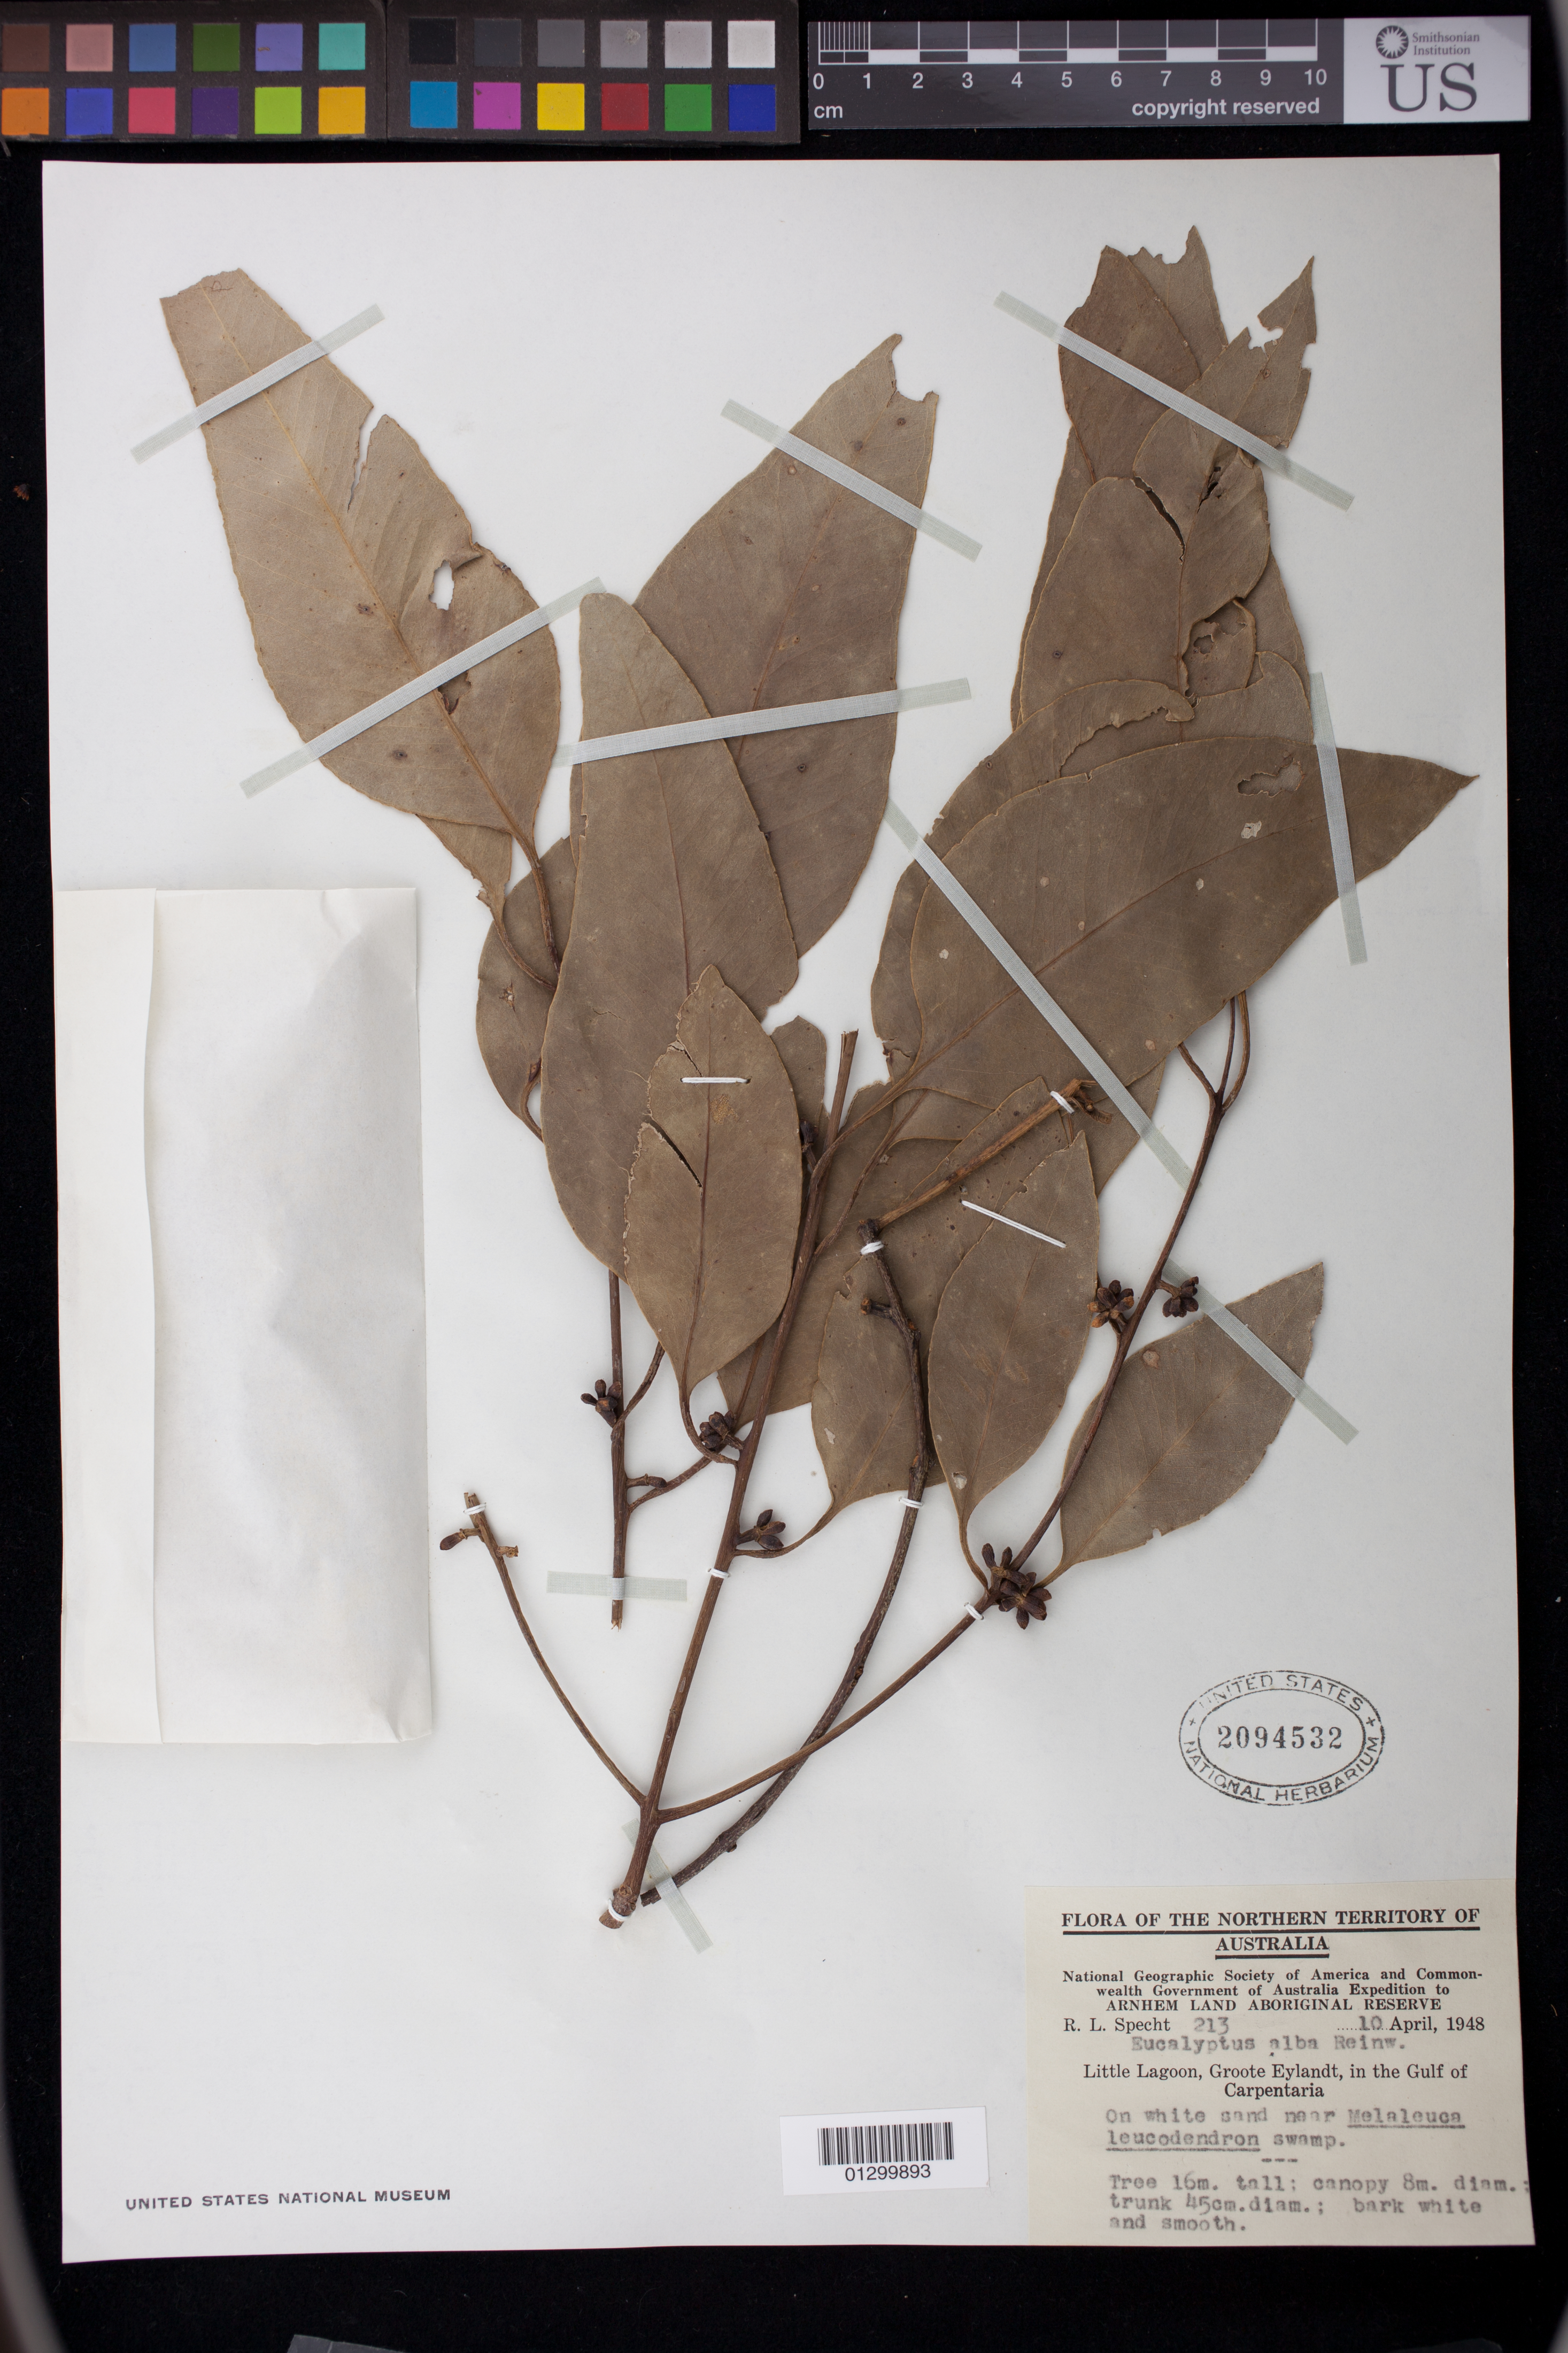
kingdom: Plantae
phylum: Tracheophyta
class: Magnoliopsida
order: Myrtales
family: Myrtaceae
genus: Eucalyptus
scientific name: Eucalyptus alba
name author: Reinw.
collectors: R. L. Specht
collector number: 213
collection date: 1948-04-10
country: Australia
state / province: Northern Territory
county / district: East Arnhem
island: Groote Eylandt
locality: Little Lagoon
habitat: On white sand near Melaleuca leucodendron swamp.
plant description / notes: Tree 16 m. tall; canopy 8 m. diam.; trunk 45 cm. diam.; bark white and smooth.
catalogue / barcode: US 2094532